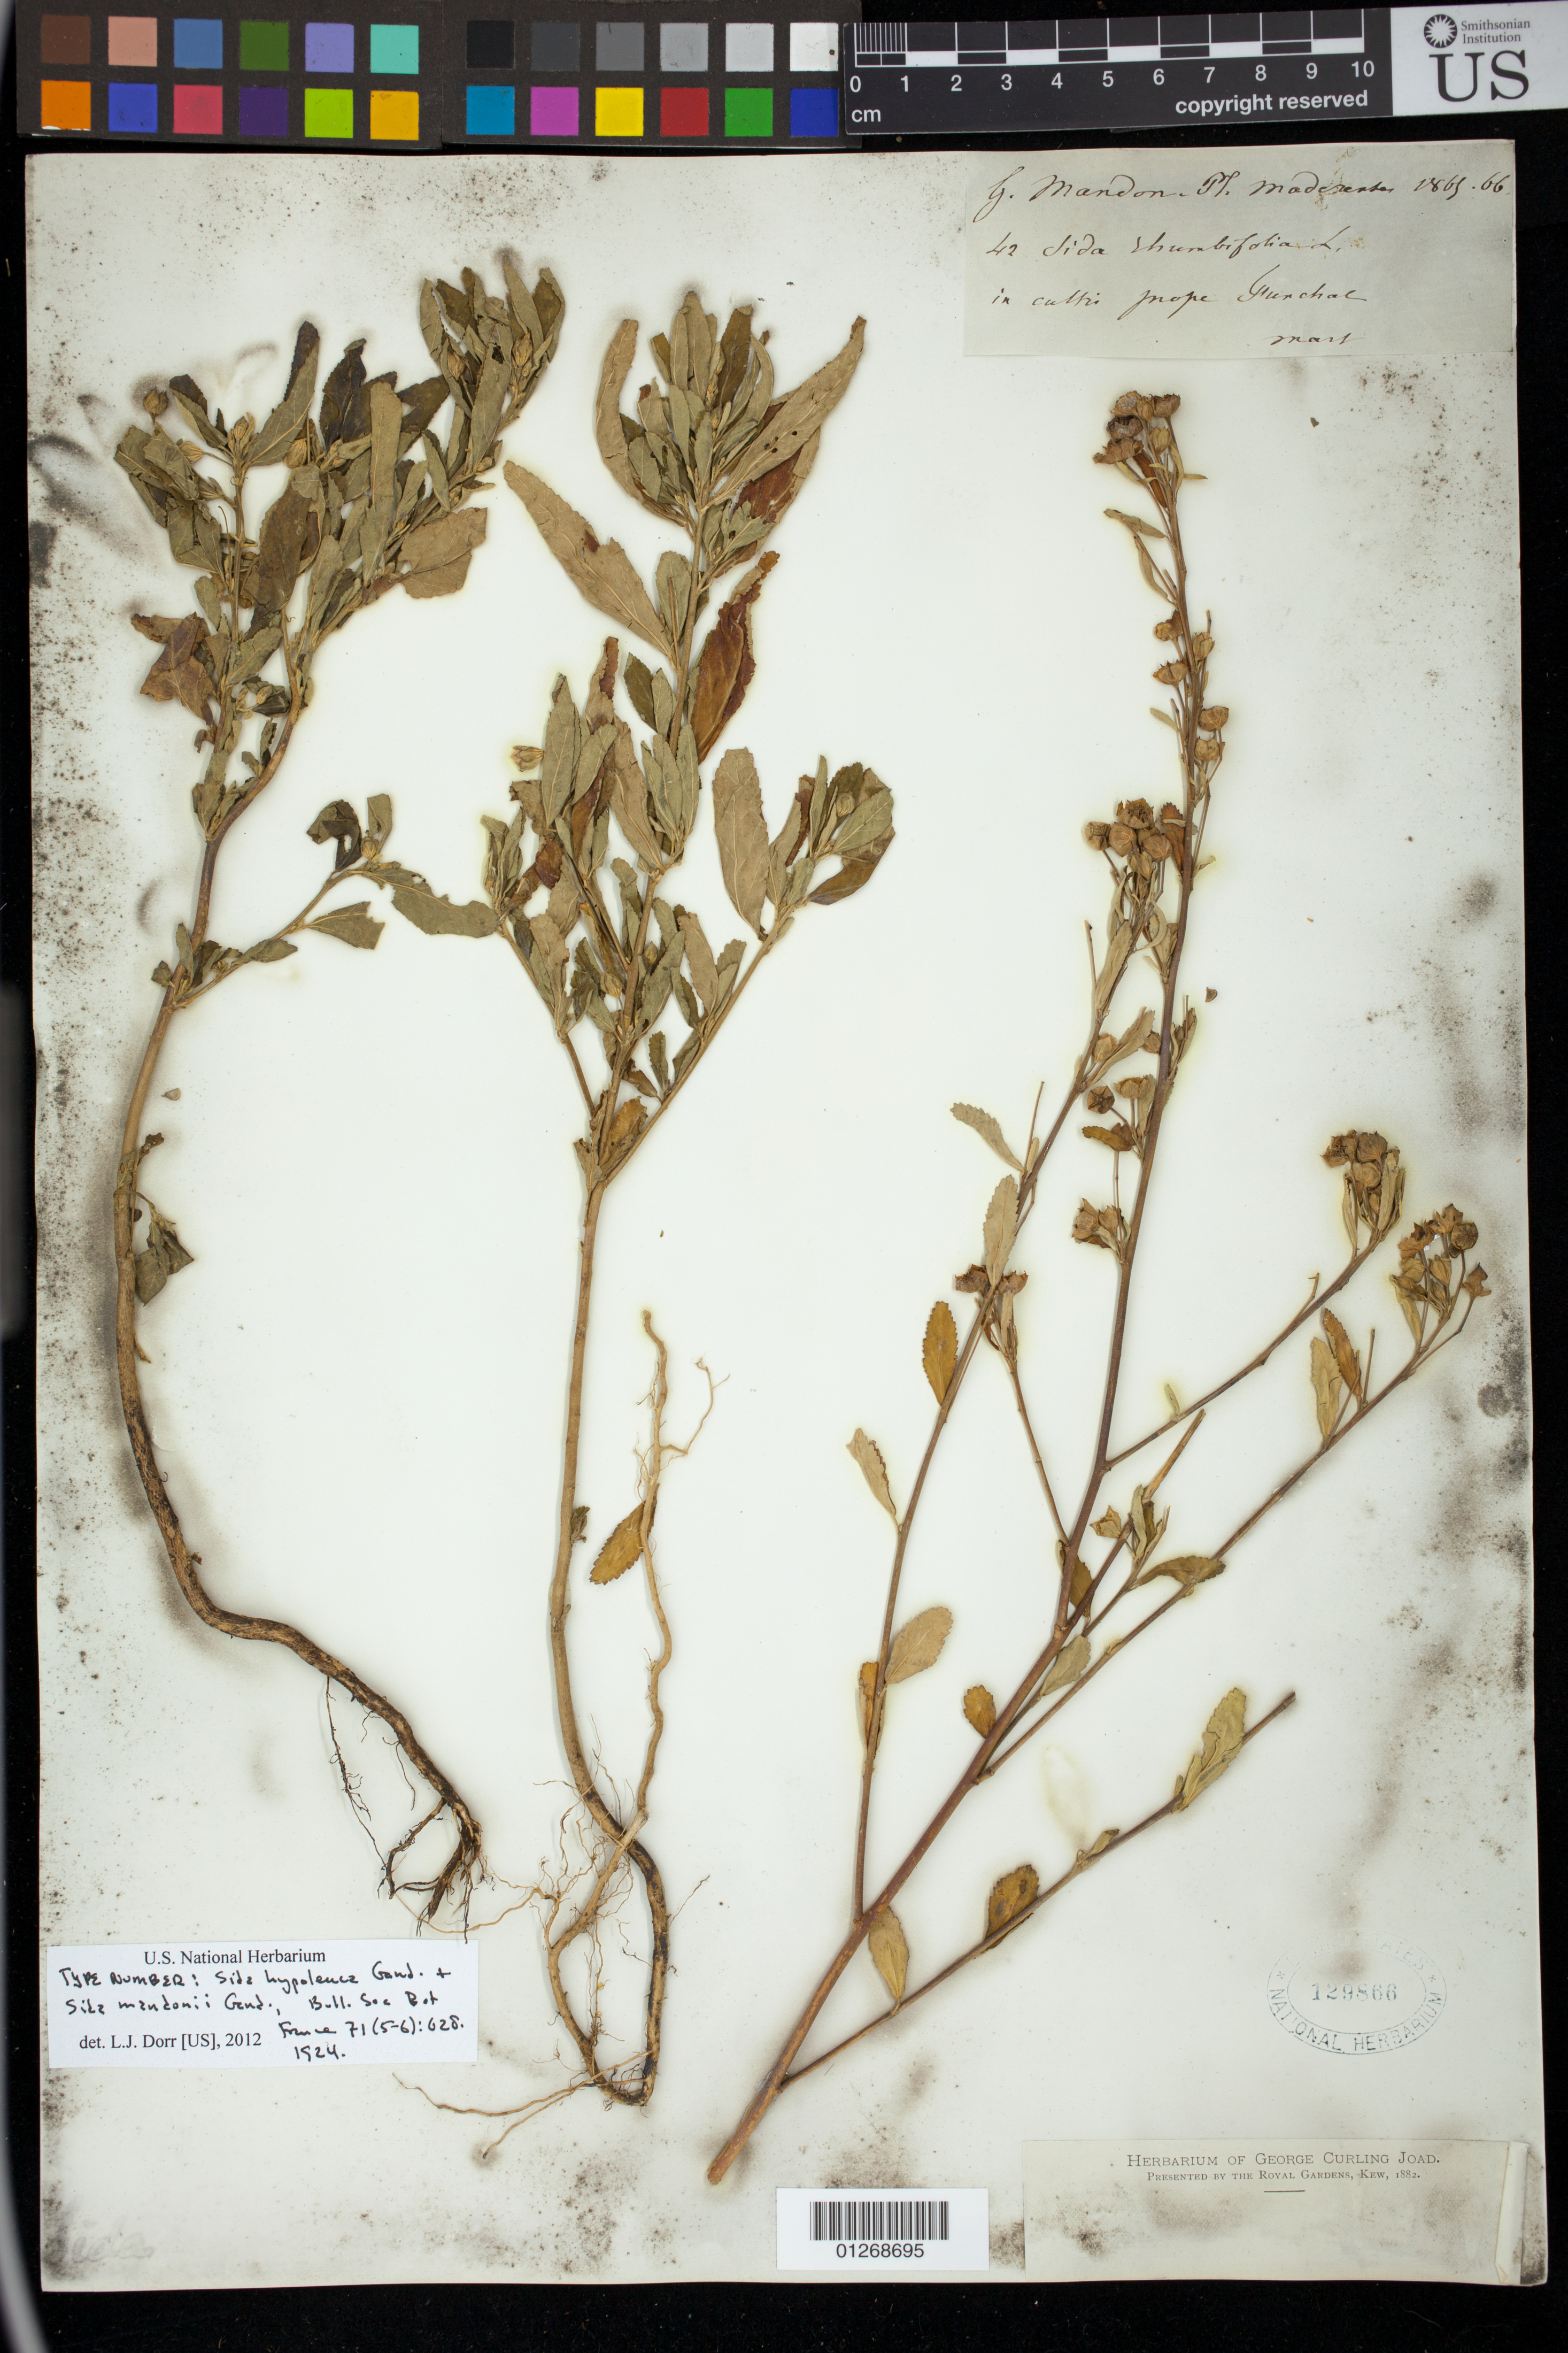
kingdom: Plantae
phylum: Tracheophyta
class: Magnoliopsida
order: Malvales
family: Malvaceae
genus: Sida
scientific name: Sida mandonii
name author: Gand.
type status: Possible Type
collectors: G. Mandon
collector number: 42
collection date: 1865/1866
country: Portugal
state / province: Madeira (Aut. Reg.)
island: Madeira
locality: In culti prope Funchal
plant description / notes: Mandon 42 is cited as the type under both names, Sida mandonii Gand. & Sida hypoleuca Gand., with slightly different localities (Cantrales vs. Huertas, respectively). This specimen is "Funchal" and may be a type of either (or neither) name. [Could Gandoger's "Cantrales" be a mis-reading of the handwritten "Funchal"?]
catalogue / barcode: US 129866